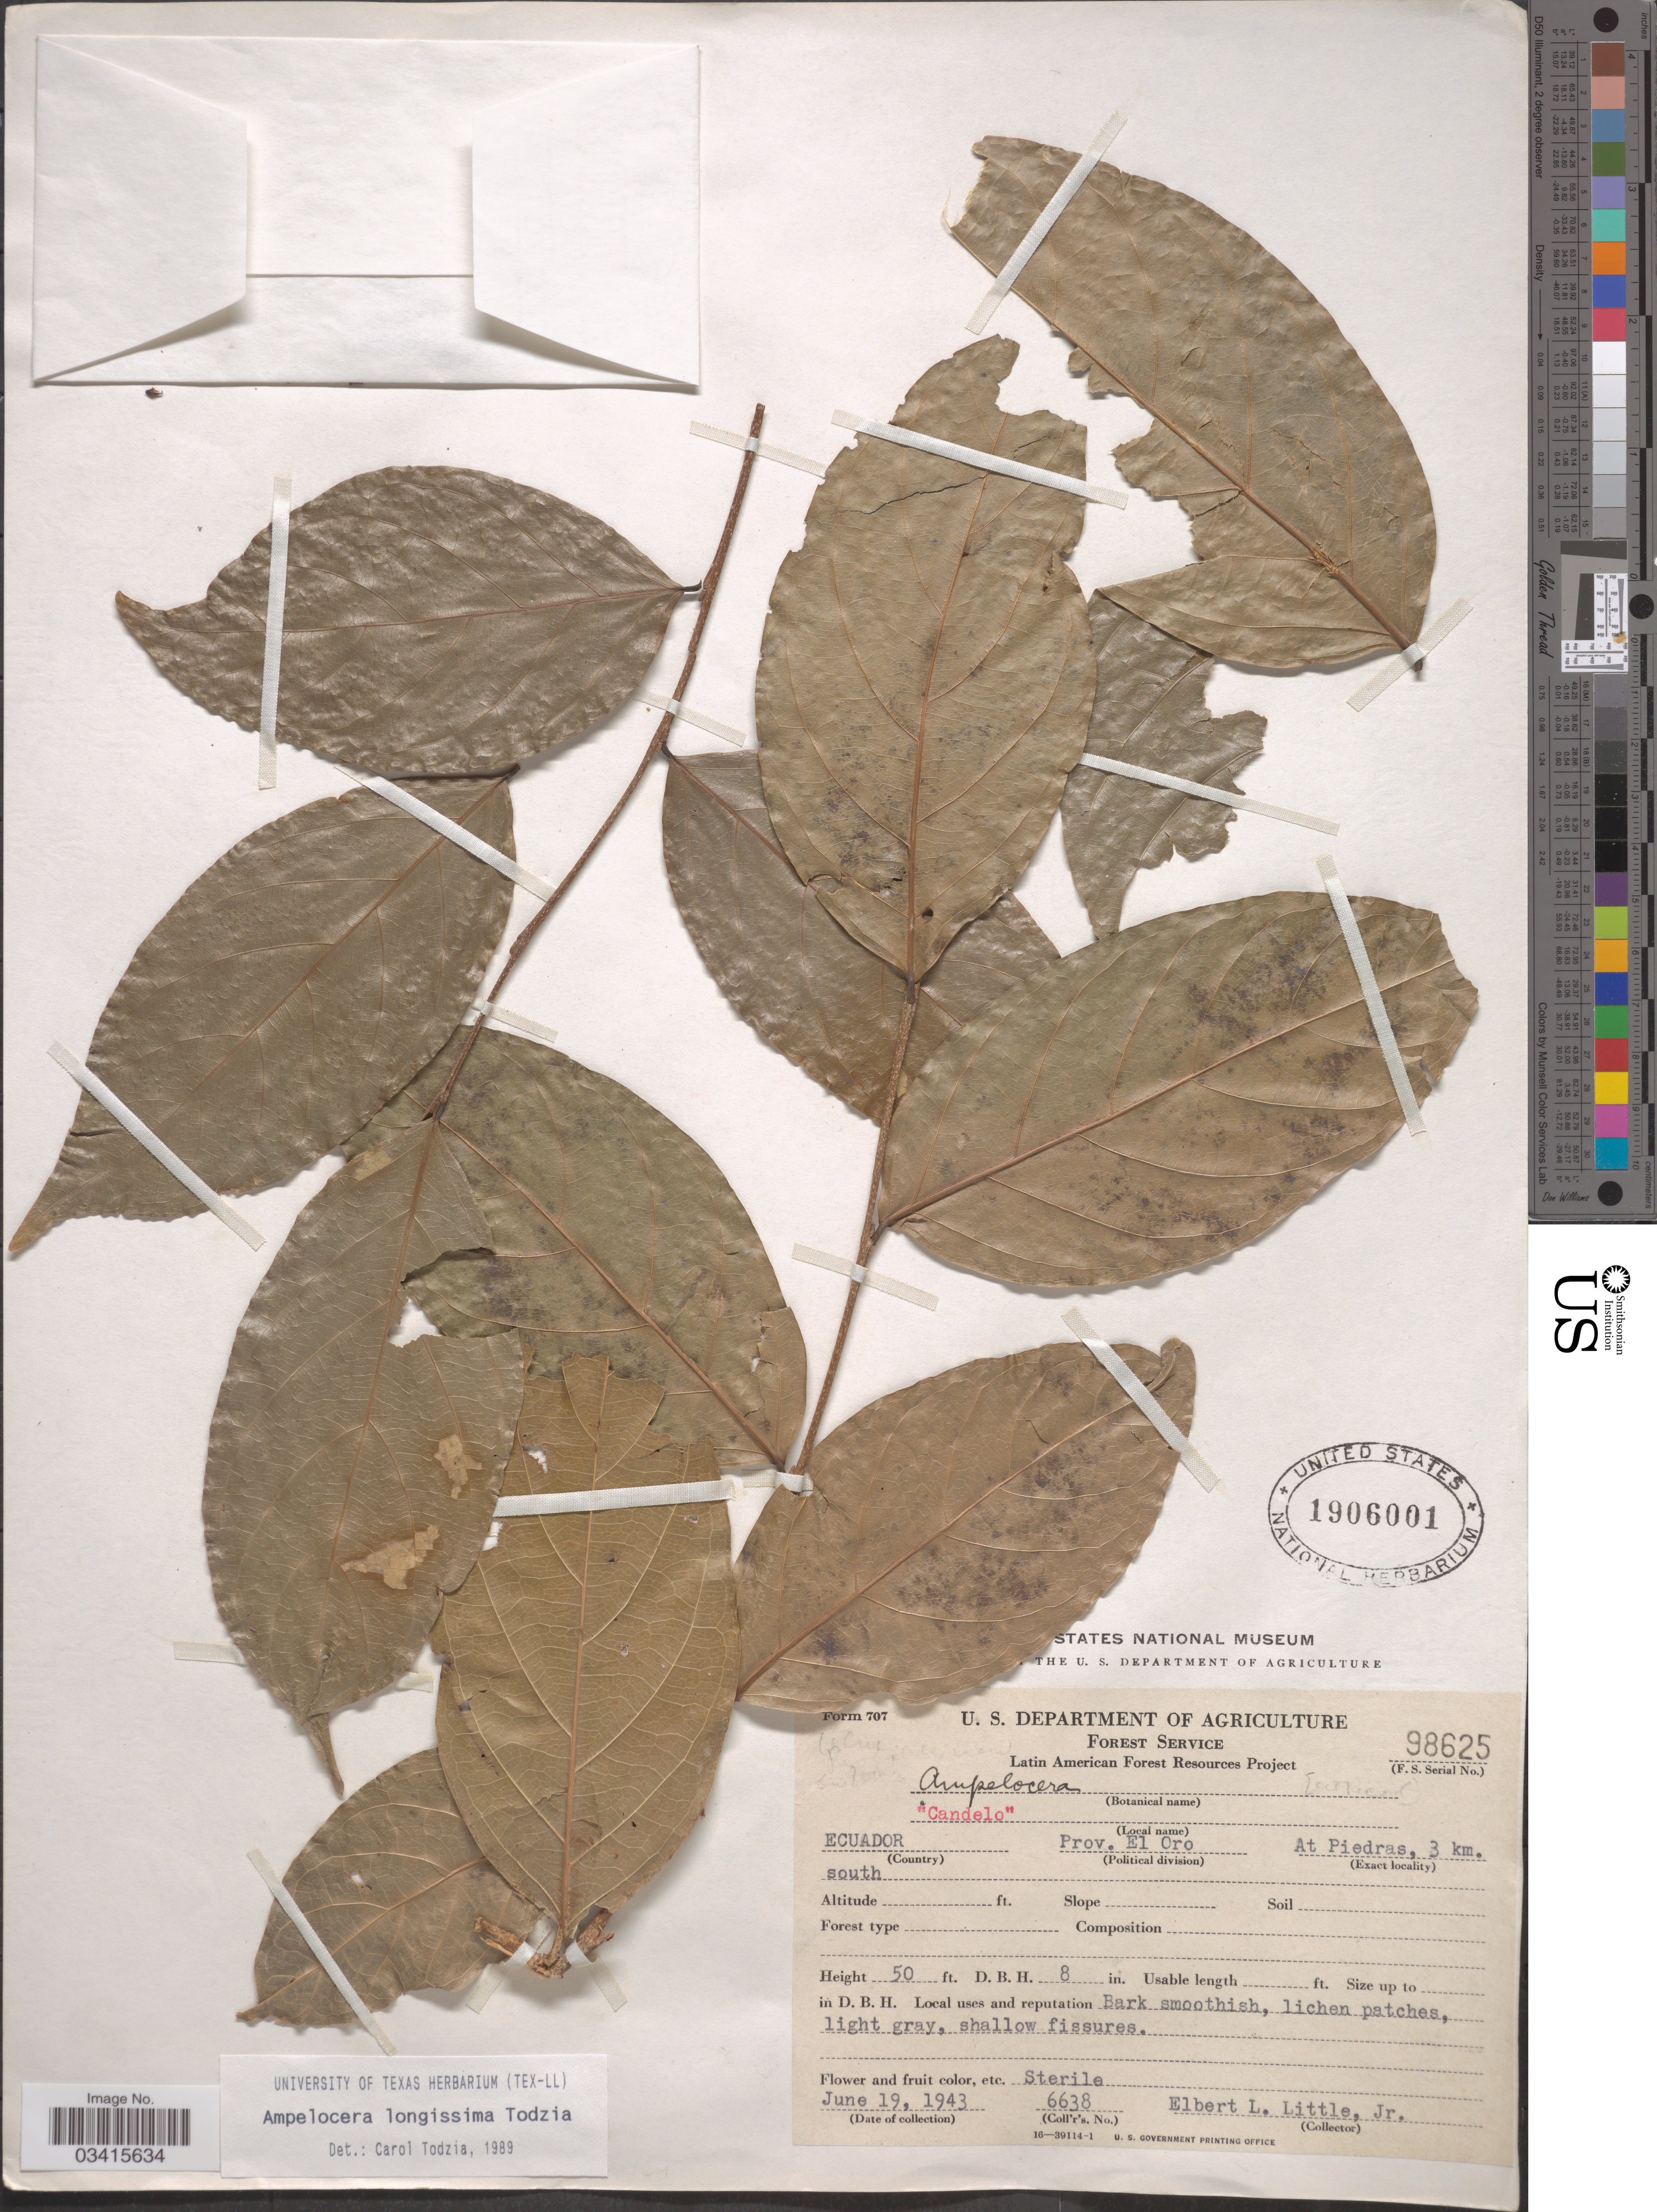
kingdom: Plantae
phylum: Tracheophyta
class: Magnoliopsida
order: Rosales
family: Cannabaceae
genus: Ampelocera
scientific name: Ampelocera longissima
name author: Todzia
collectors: E. L. Little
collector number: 6638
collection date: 1943-06-19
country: Ecuador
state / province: El Oro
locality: At Piedras, 3 km. south.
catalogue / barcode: US 1906001